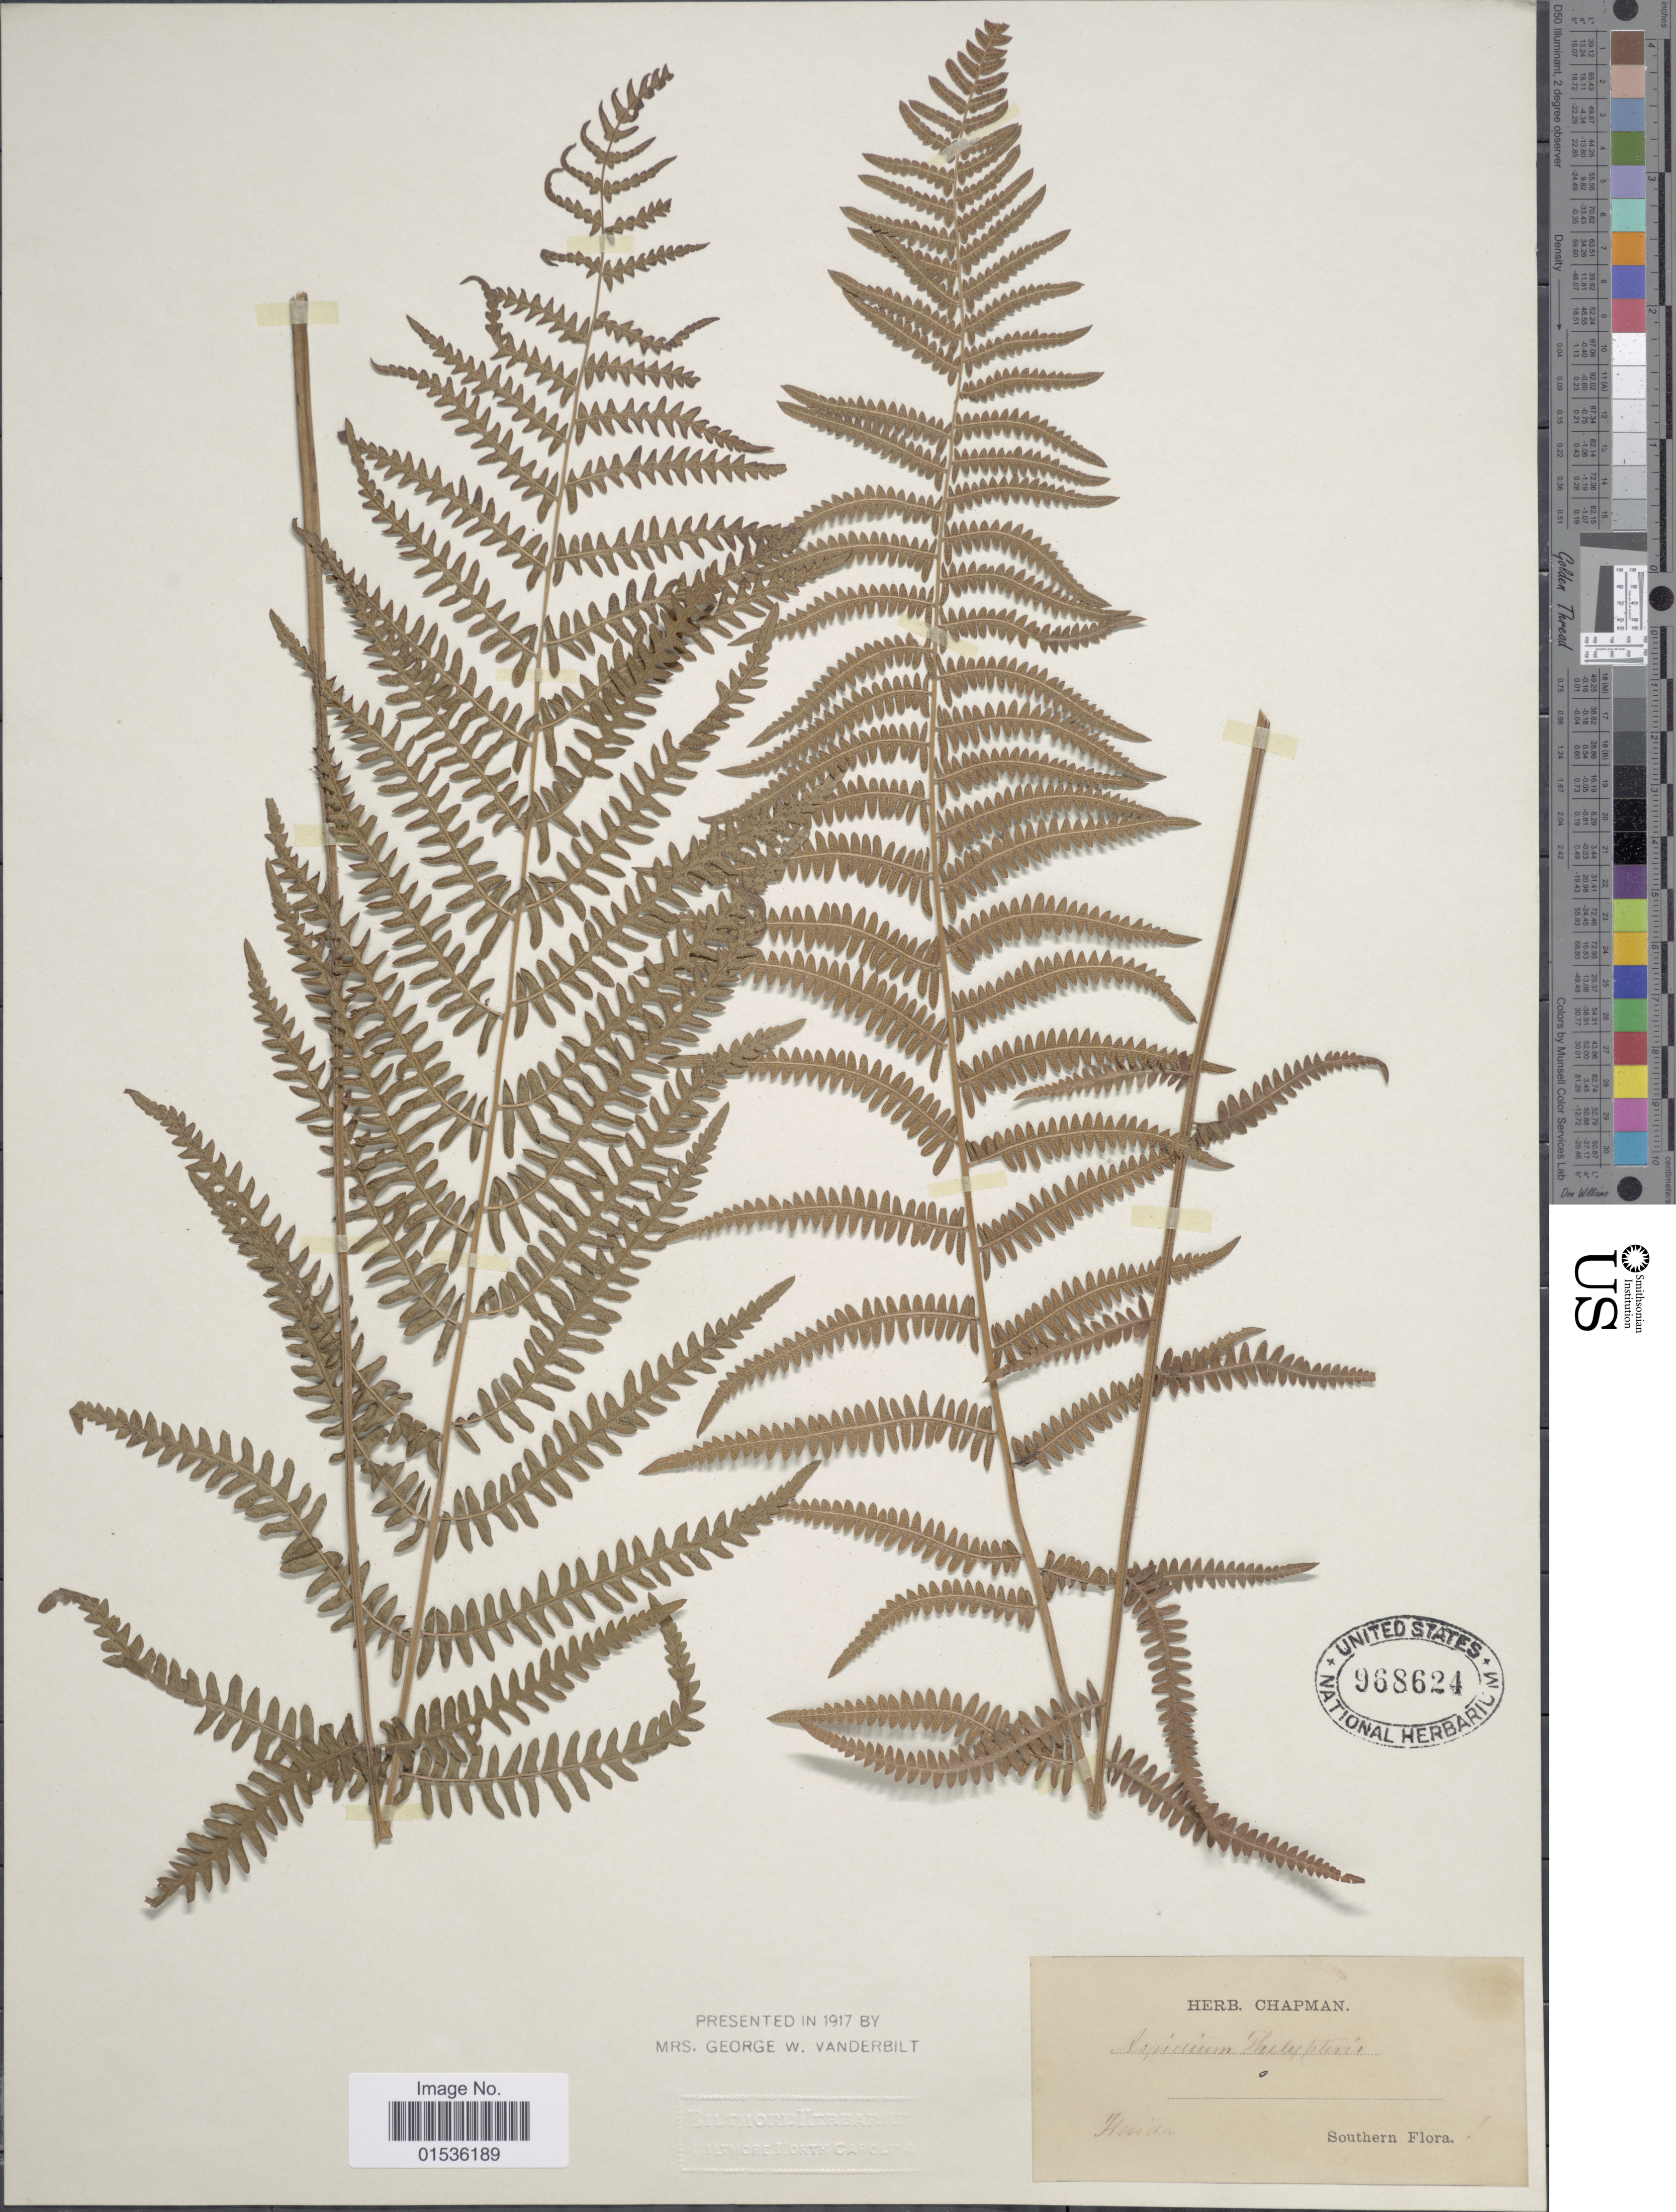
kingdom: Plantae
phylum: Tracheophyta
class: Polypodiopsida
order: Polypodiales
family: Thelypteridaceae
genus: Phegopteris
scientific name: Phegopteris connectilis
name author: (Michx.) Watt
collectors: ex herb. Chapman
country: United States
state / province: Florida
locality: Florida, Southern.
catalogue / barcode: US 968624